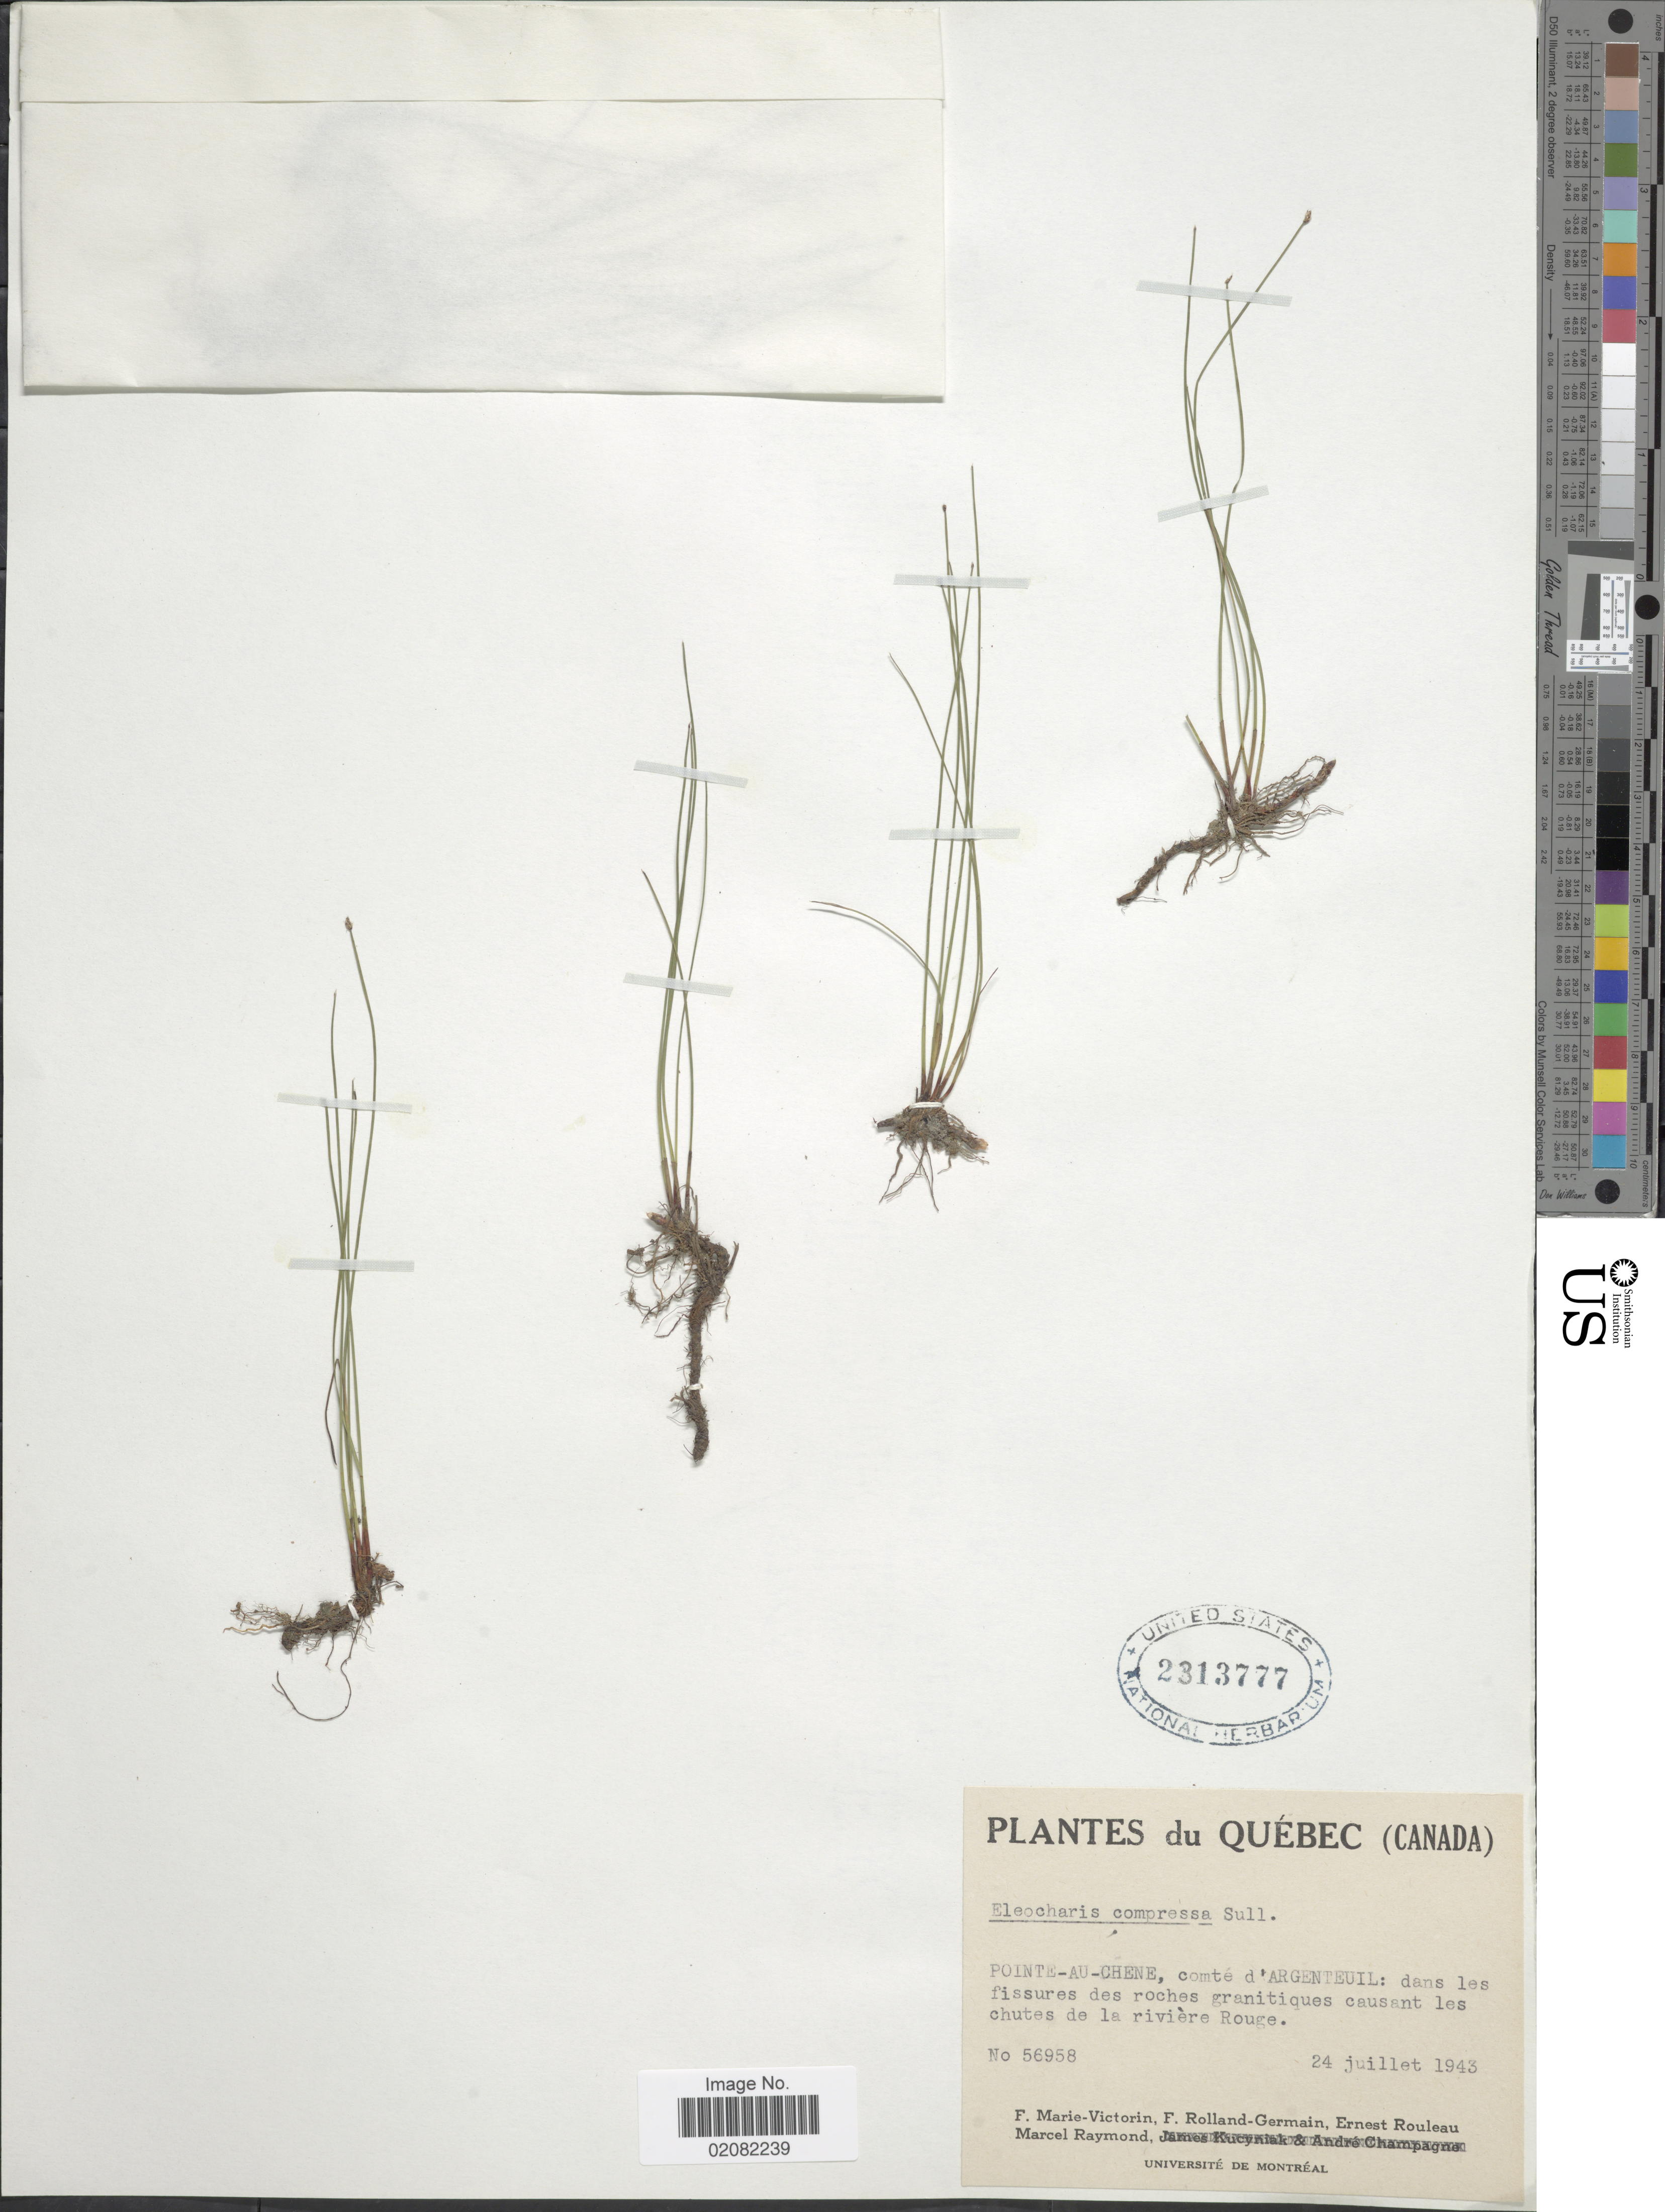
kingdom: Plantae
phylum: Tracheophyta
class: Liliopsida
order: Poales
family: Cyperaceae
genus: Eleocharis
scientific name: Eleocharis compressa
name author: Sull.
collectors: F. Marie-Victorin, Rolland-Germain, J. Rouleau & M. Raymond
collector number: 56958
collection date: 1943-07-24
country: Canada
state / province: Quebec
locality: Pointe-AU-Chene, comte d' Argenteuil: dans les fissires des roches granitiques causant les chutes de la riviere Rouge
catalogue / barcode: US 2313777